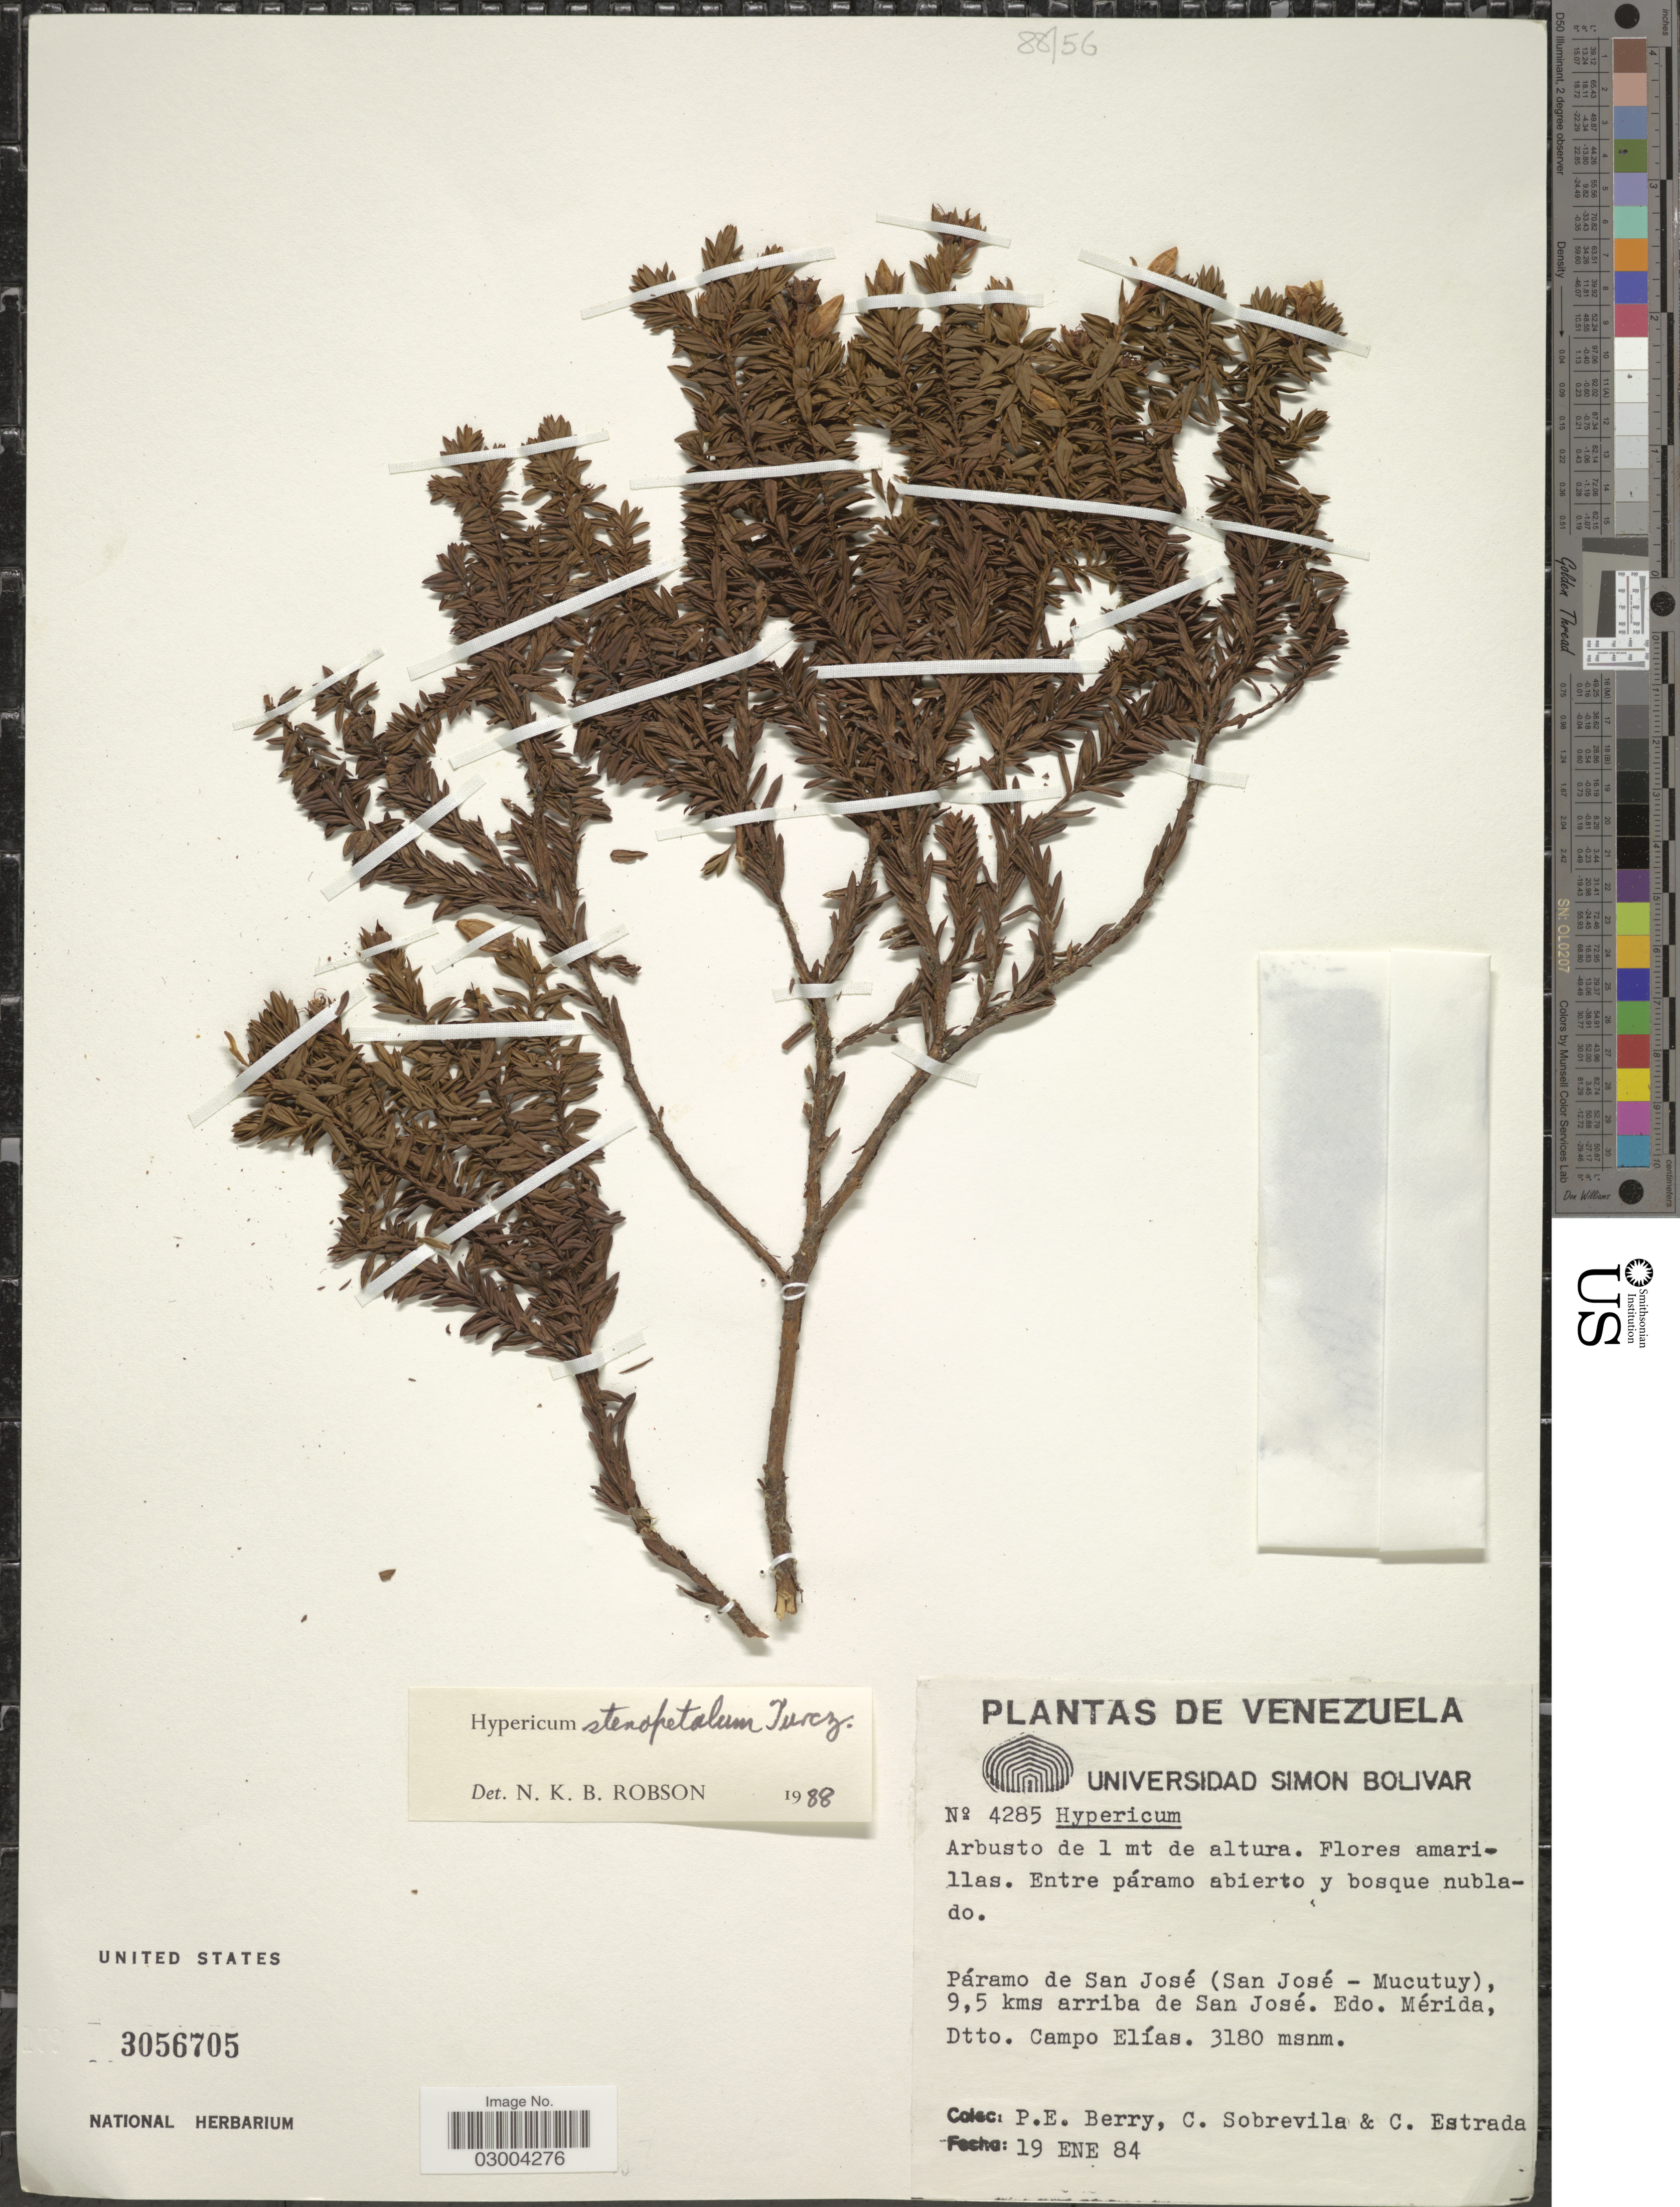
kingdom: Plantae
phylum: Tracheophyta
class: Magnoliopsida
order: Malpighiales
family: Hypericaceae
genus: Hypericum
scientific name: Hypericum stenopetalum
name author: Turcz.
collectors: P. Berry, C. Sobrevila & C. Estrada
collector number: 4285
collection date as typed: Transcribed d/m/y: 19/1/84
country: Venezuela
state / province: Mérida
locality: Páramo de San José (San José - Mucutuy), 9,5 kms arriba de San José. Edo. Mérida, Dtto. Campo Elías.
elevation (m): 3180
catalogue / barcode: US 3056705